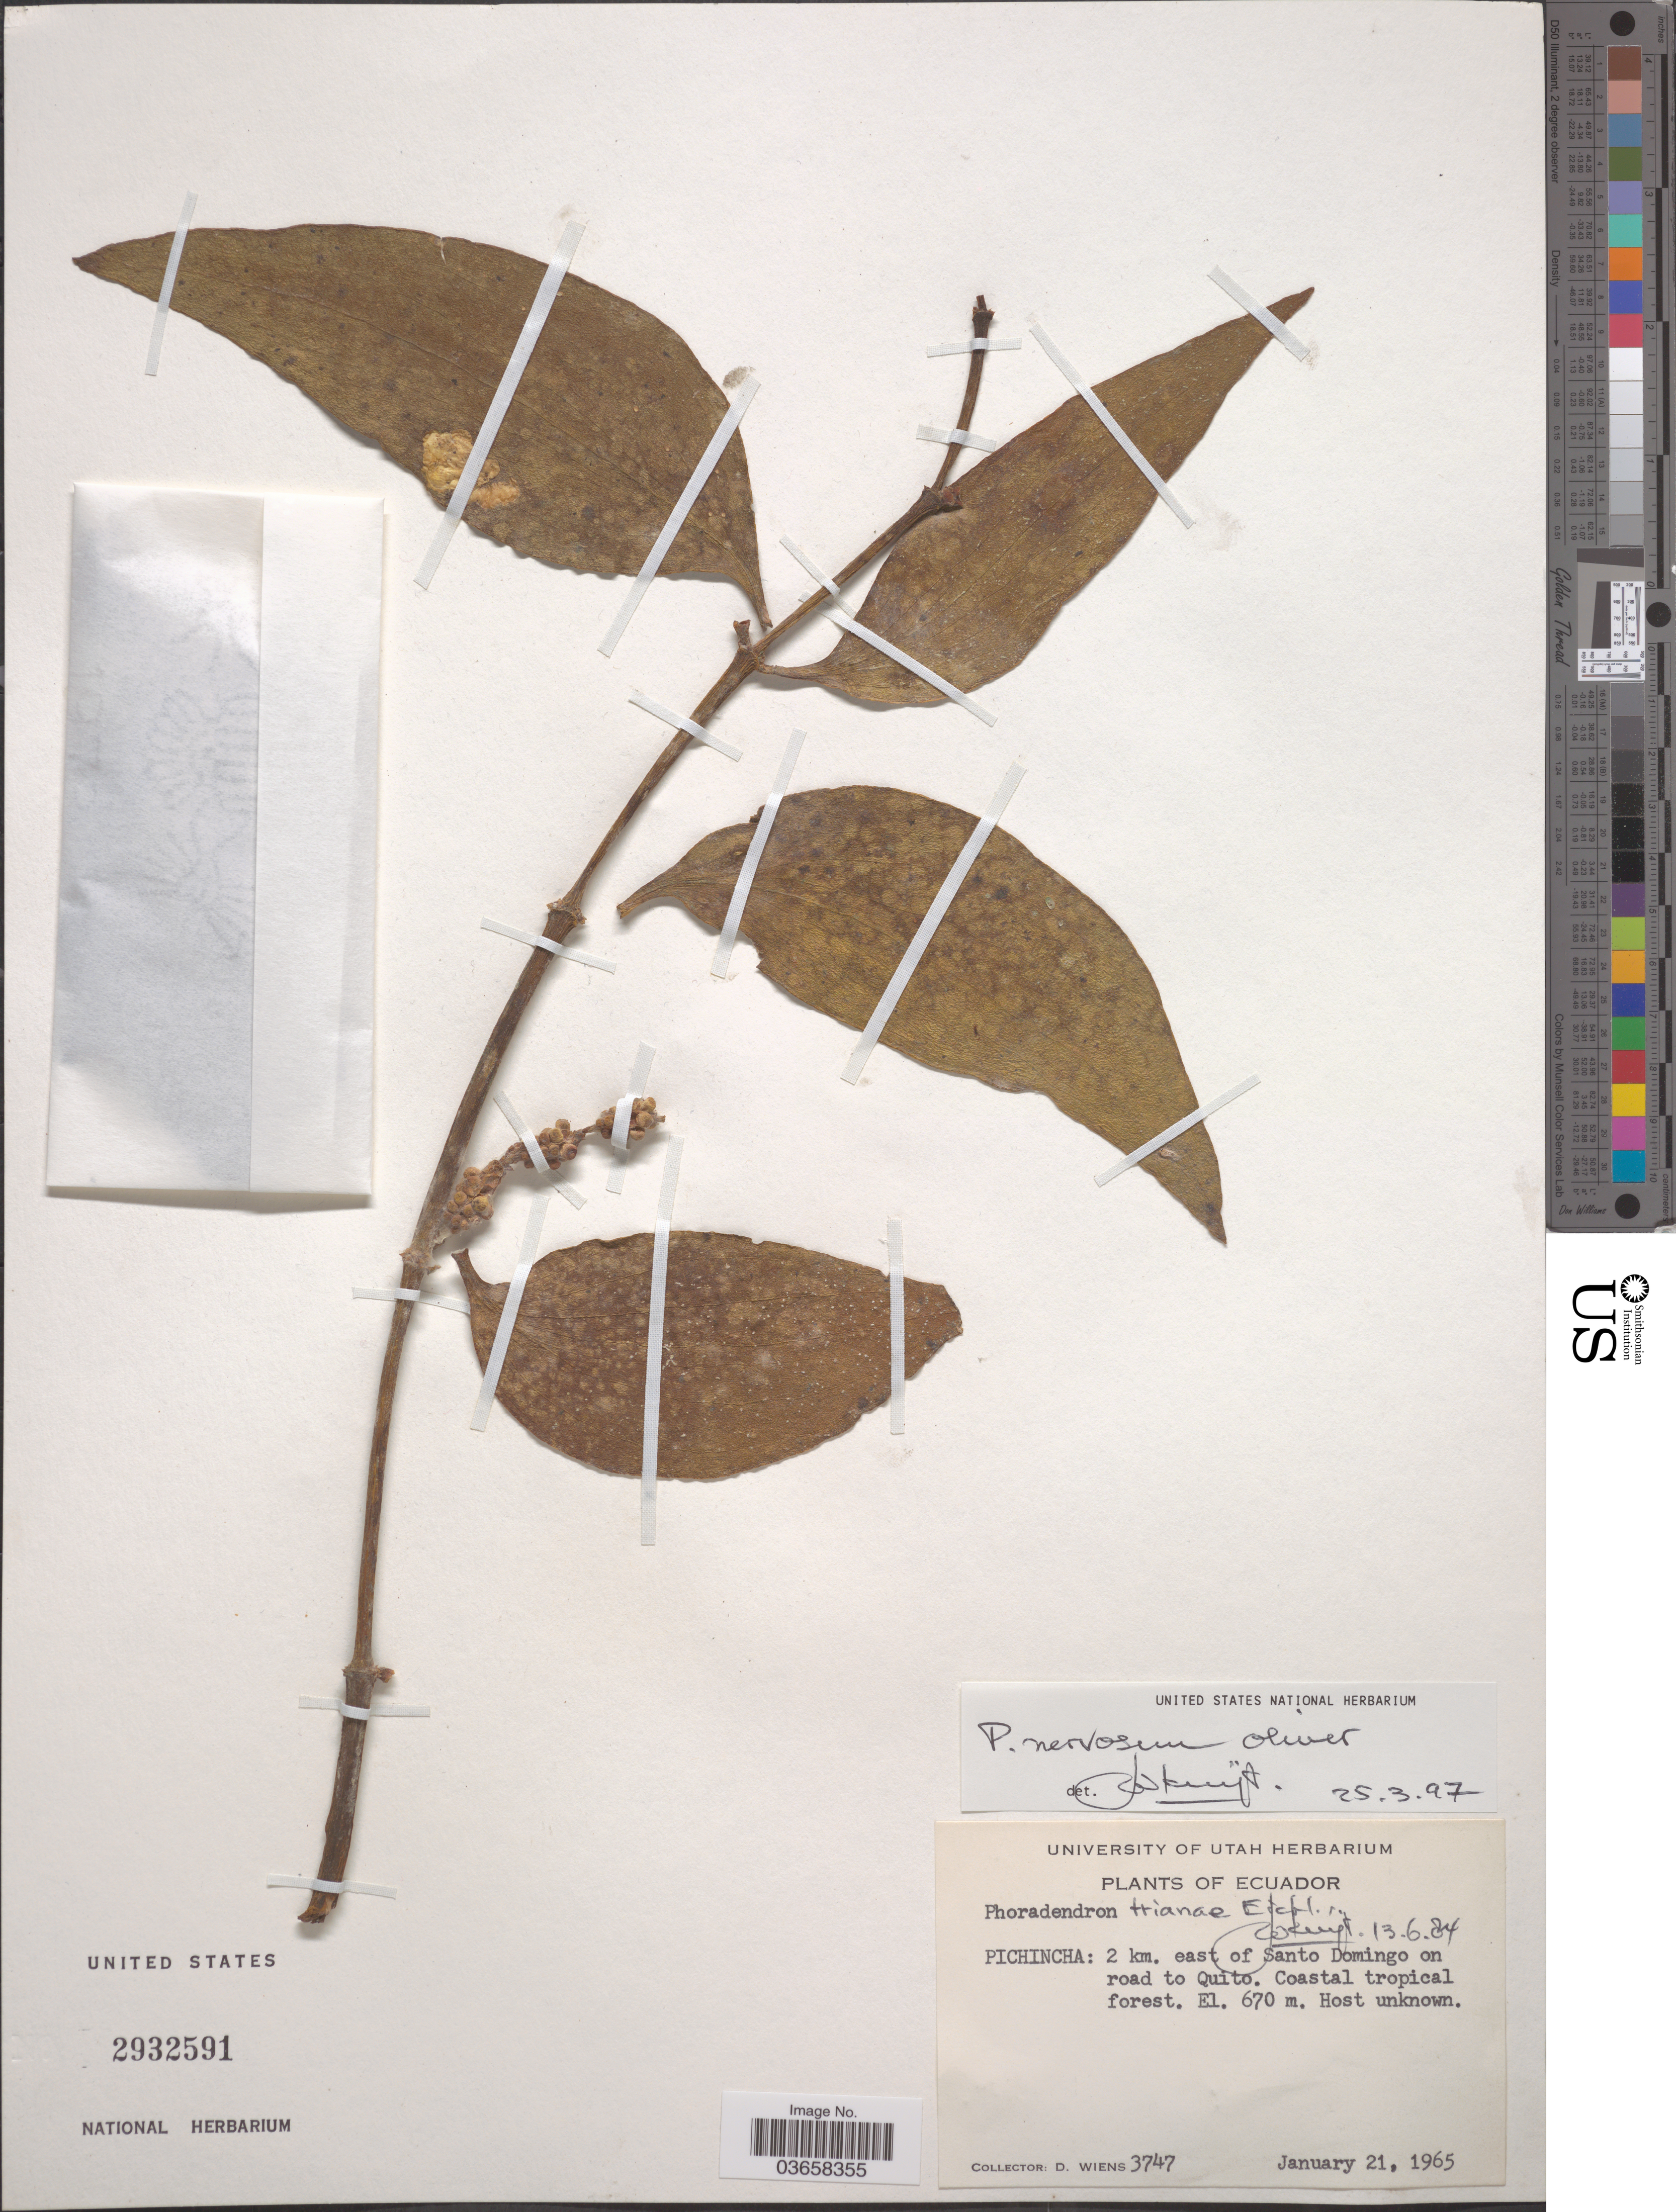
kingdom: Plantae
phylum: Tracheophyta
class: Magnoliopsida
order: Santalales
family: Viscaceae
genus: Phoradendron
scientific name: Phoradendron nervosum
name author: Oliv.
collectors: D. Wiens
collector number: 3747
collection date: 1965-01-21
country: Ecuador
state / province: Pichincha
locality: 2 km. east of Santo Domingo on road to Quito. Coastal tropical forest.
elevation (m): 670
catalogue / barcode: US 2932591